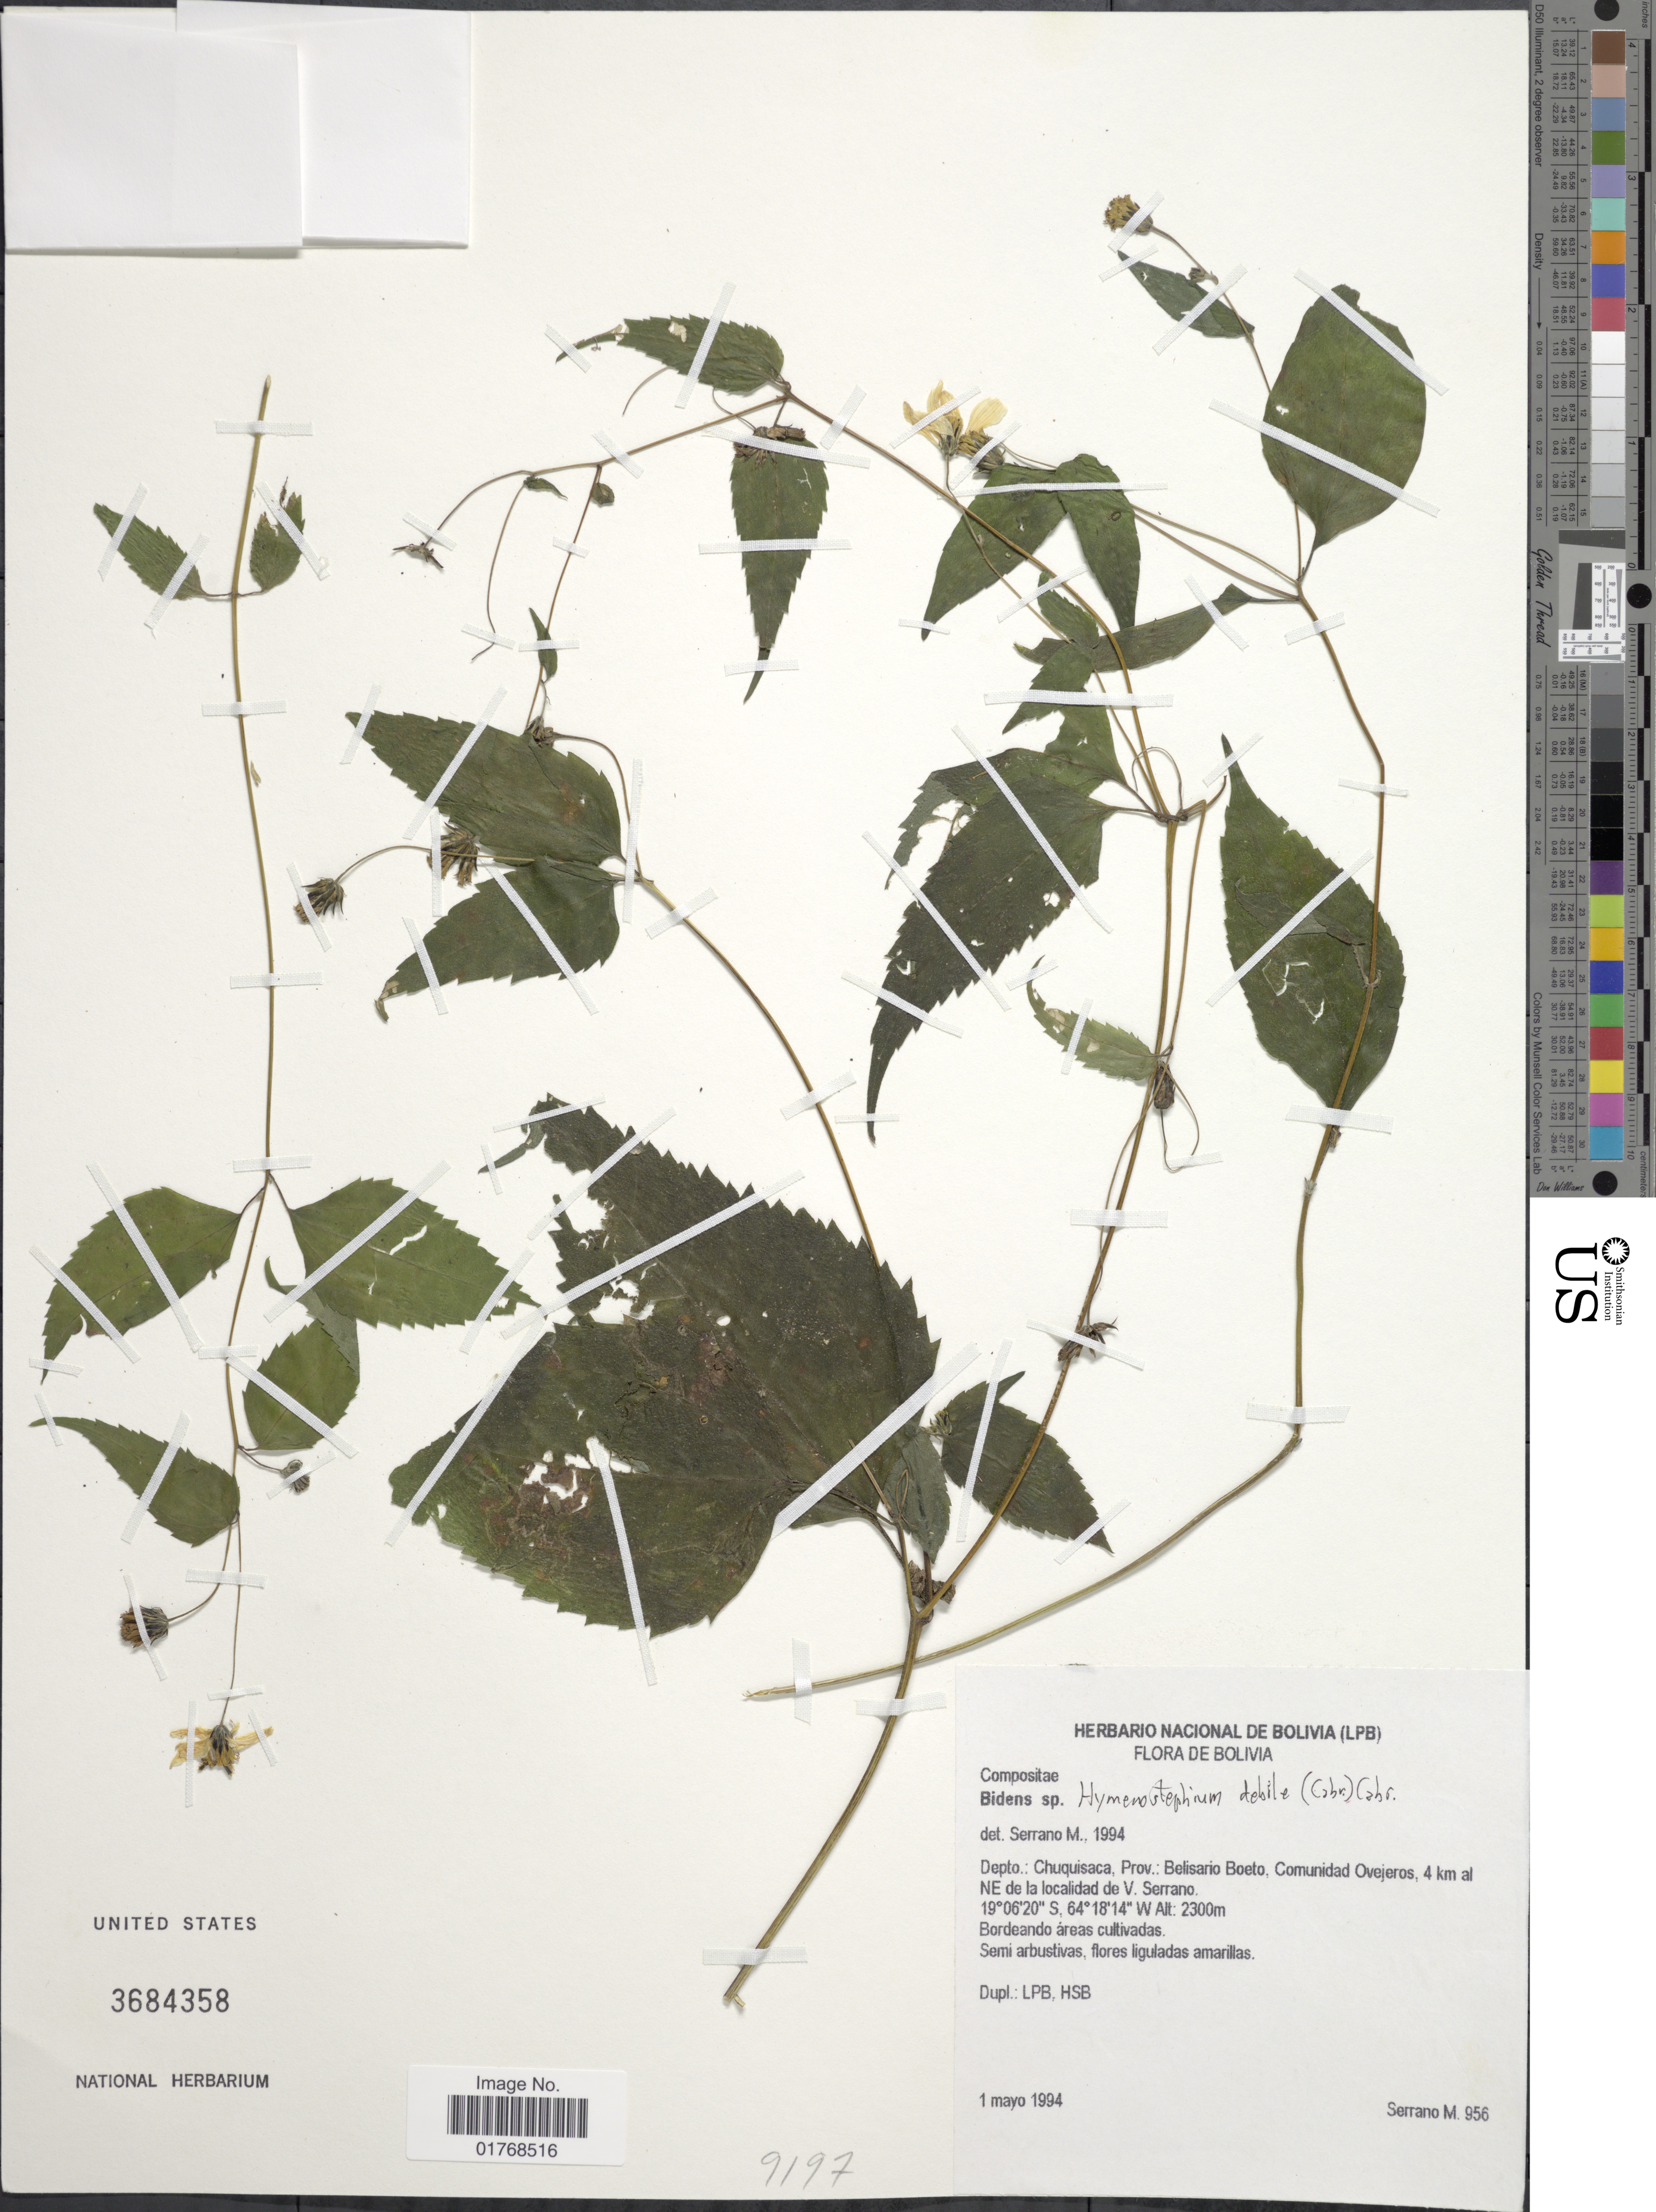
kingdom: Plantae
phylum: Tracheophyta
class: Magnoliopsida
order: Asterales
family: Asteraceae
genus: Viguiera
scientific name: Viguiera cabrerae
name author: H. Rob.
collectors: M. Serrano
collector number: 956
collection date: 1994-05-01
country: Bolivia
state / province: Chuquisaca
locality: Bolivia. Depto.: Chuquisaca, Prov.: Belisario Boeto, Comunidad Ovejeros, 4 km al NE de la localidad de V. Serrano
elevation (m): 2300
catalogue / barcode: US 3684358